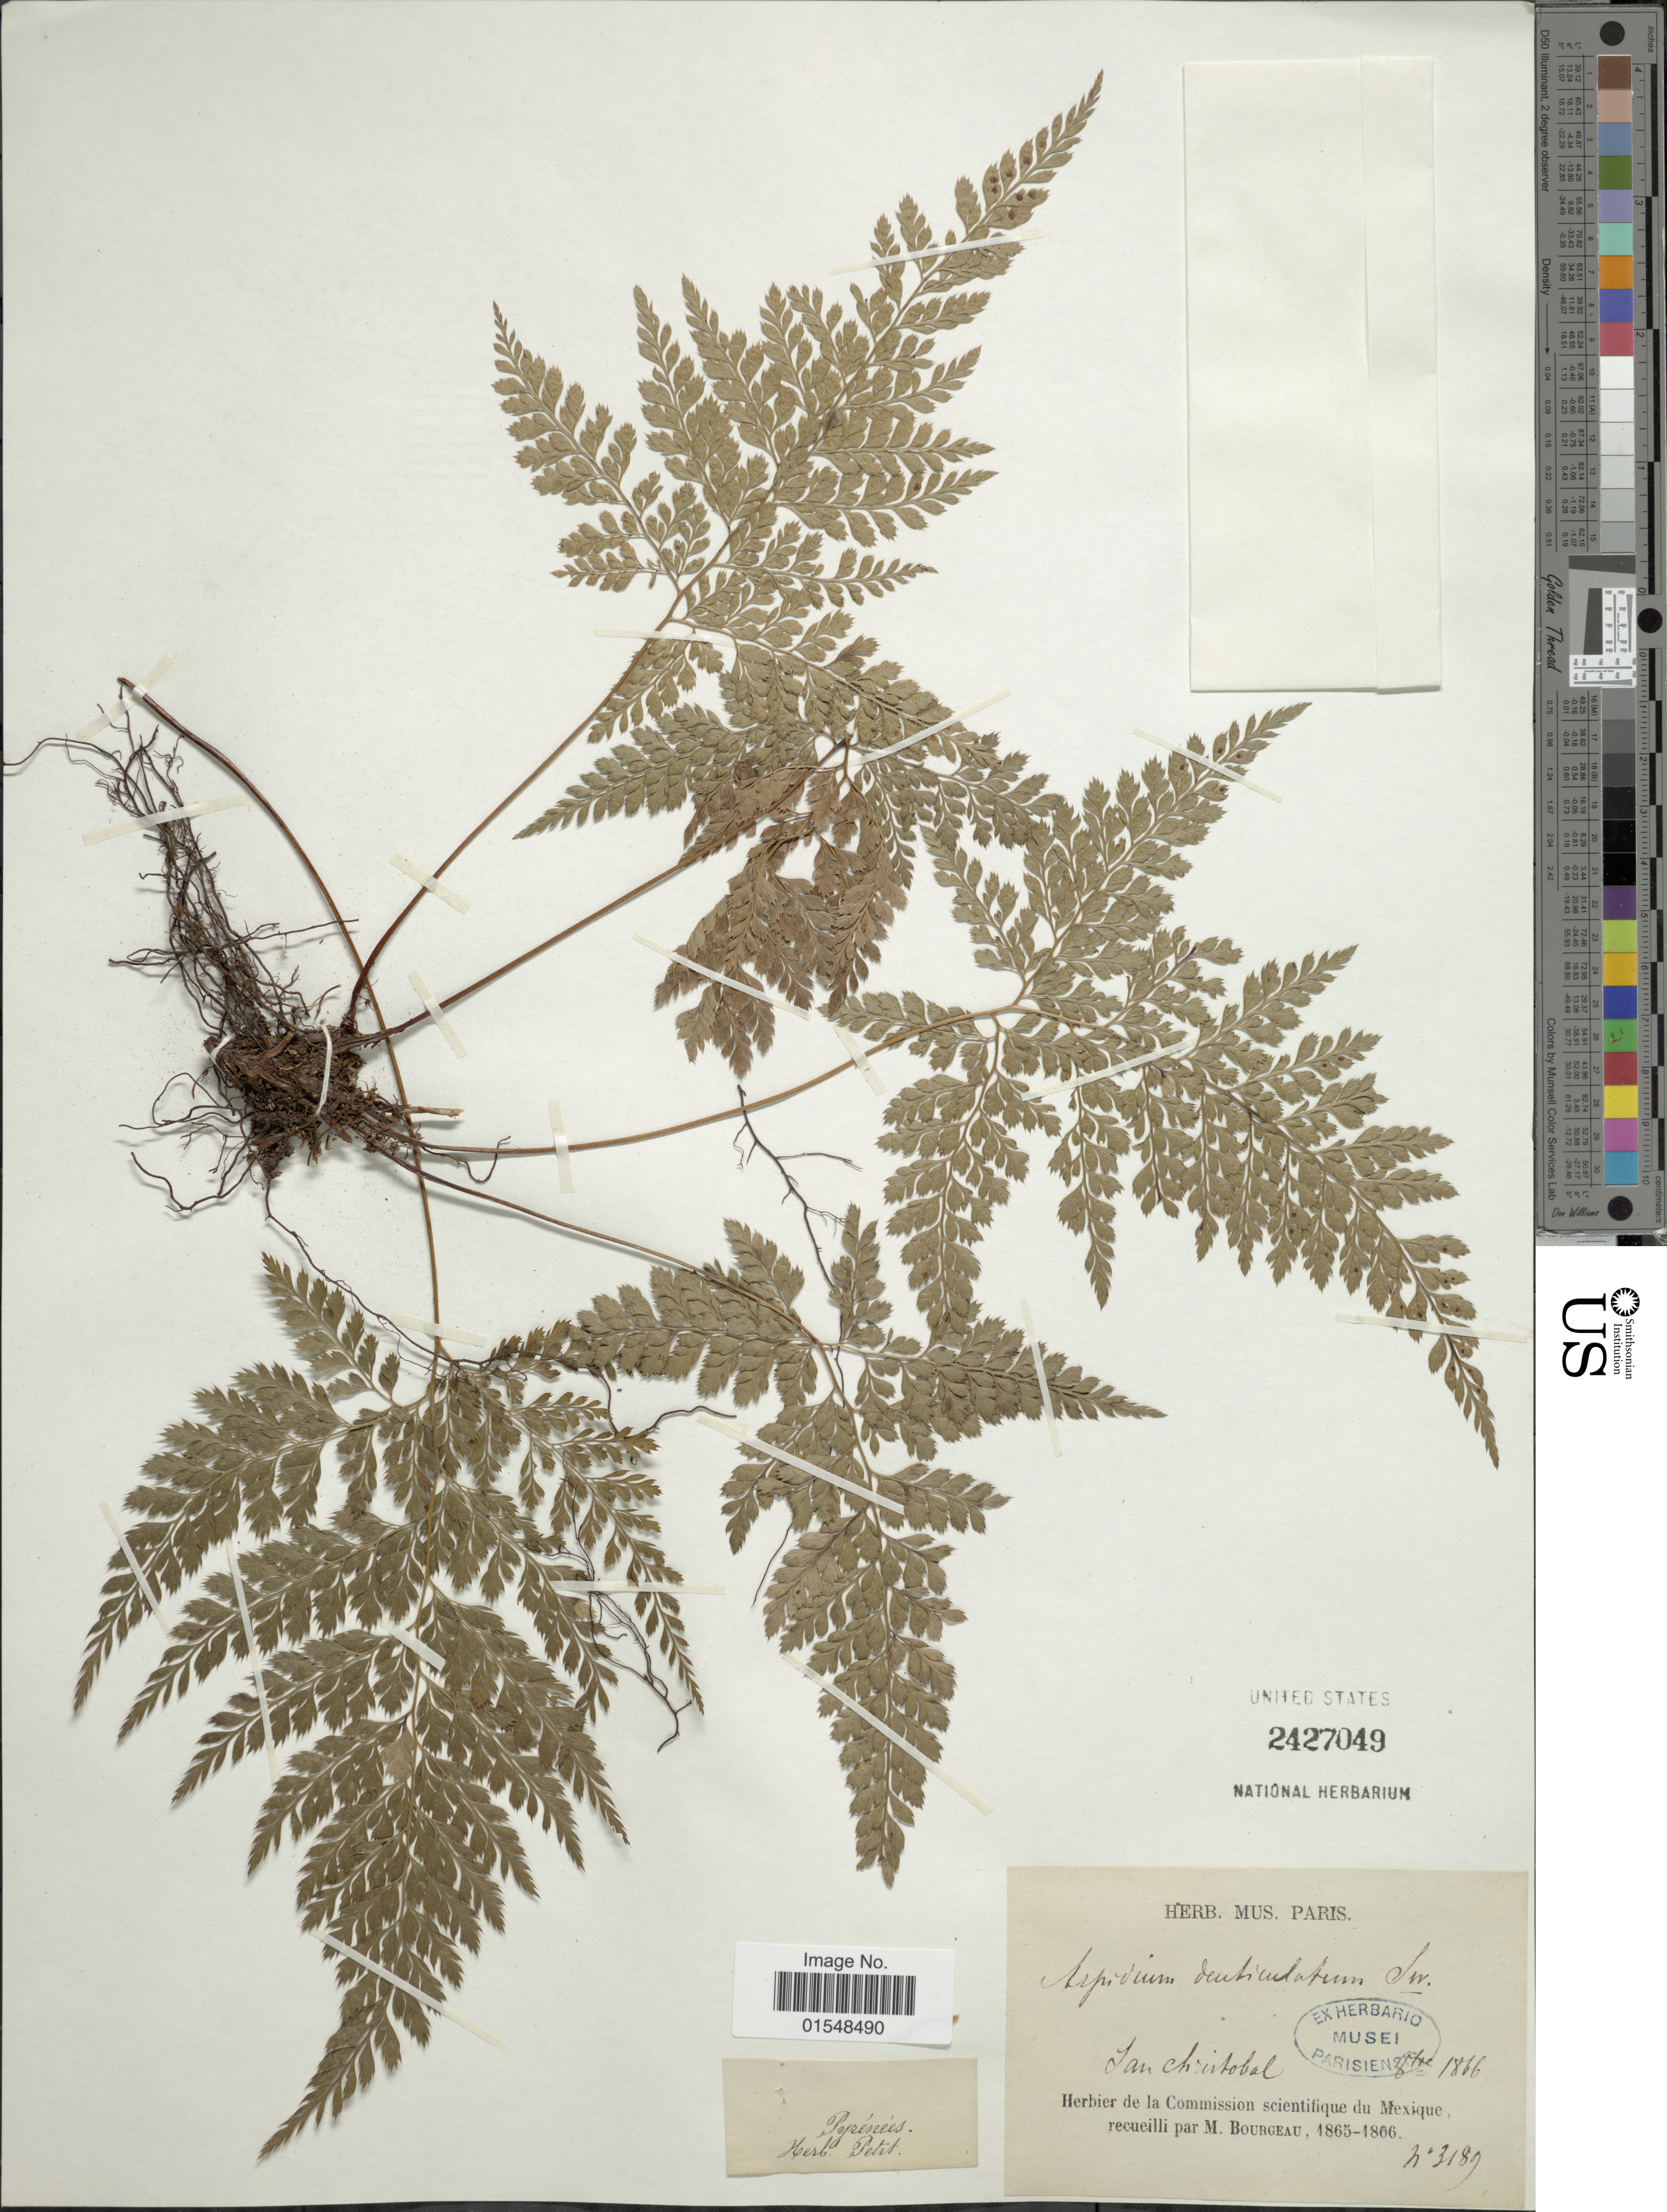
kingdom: Plantae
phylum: Tracheophyta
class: Polypodiopsida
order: Polypodiales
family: Dryopteridaceae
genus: Arachniodes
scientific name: Arachniodes denticulata var. jucunda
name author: (Fée) Lellinger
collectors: M. Bourgeau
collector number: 3189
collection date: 1865-10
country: Mexico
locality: San Christobal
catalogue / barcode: US 2427049